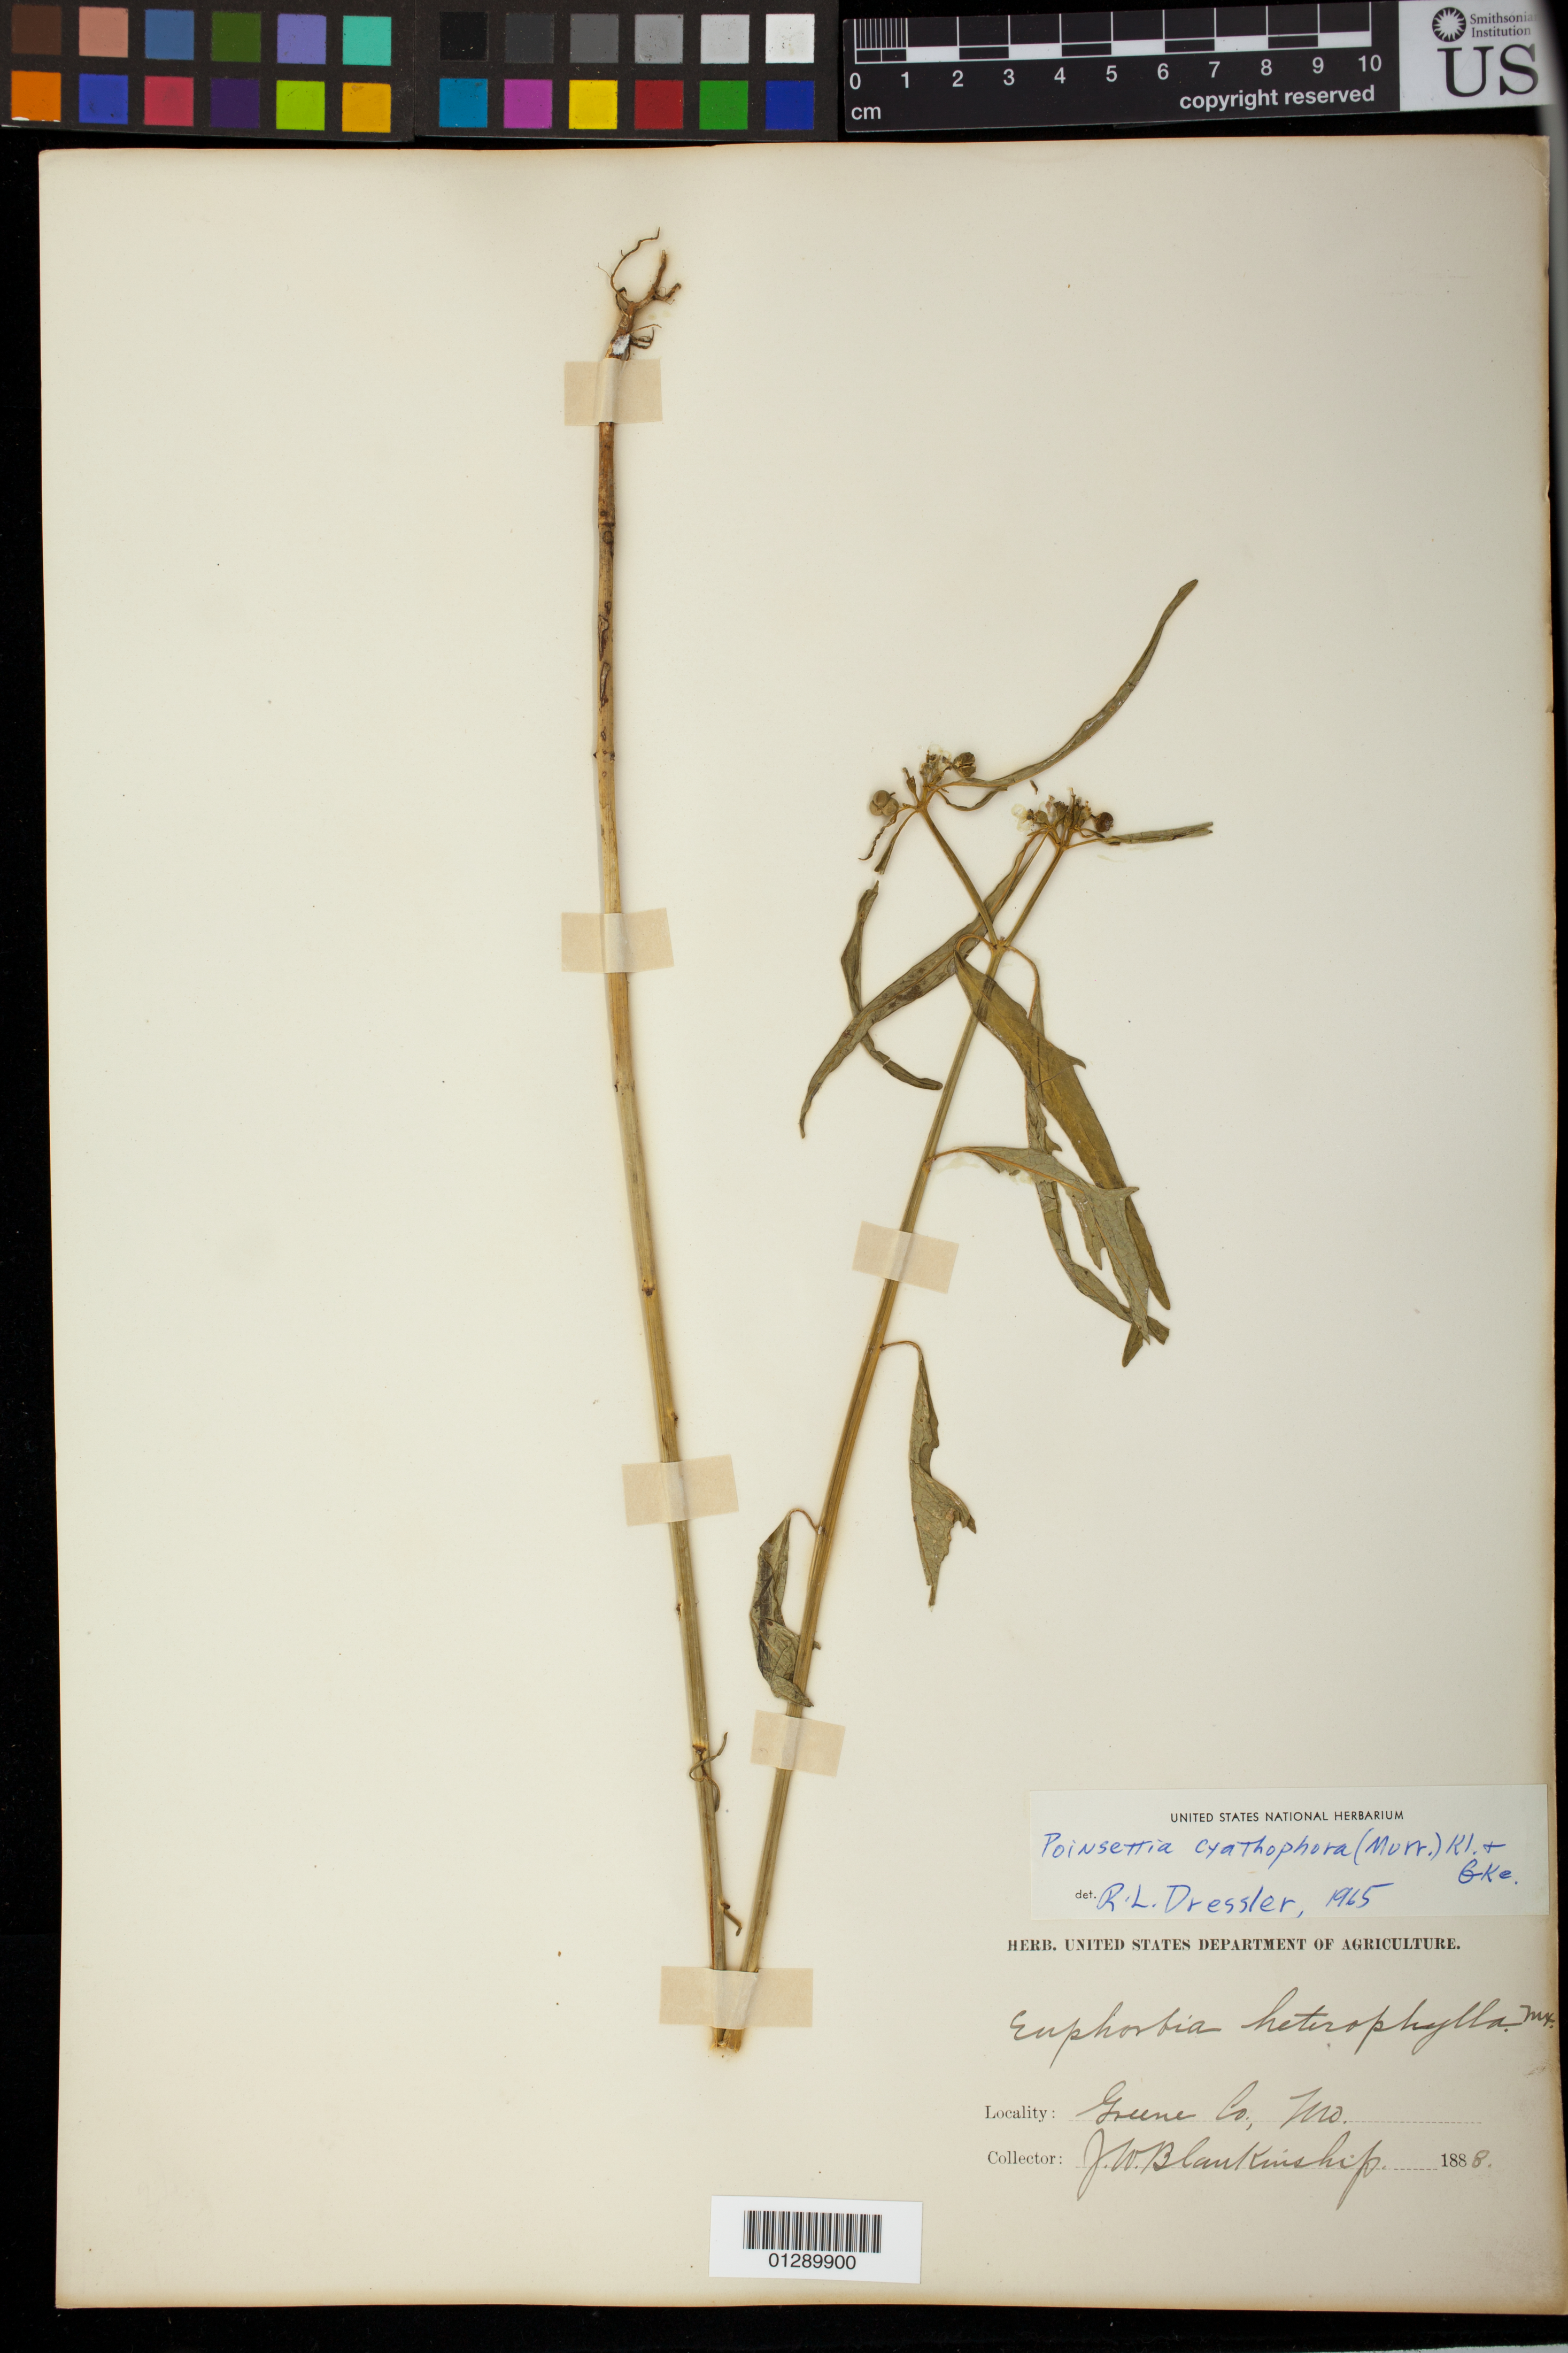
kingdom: Plantae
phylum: Tracheophyta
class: Magnoliopsida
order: Malpighiales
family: Euphorbiaceae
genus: Euphorbia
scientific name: Euphorbia heterophylla var. cyathophora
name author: (Murr.) Griseb.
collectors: J. W. Blankinship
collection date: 1888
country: United States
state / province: Missouri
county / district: Greene